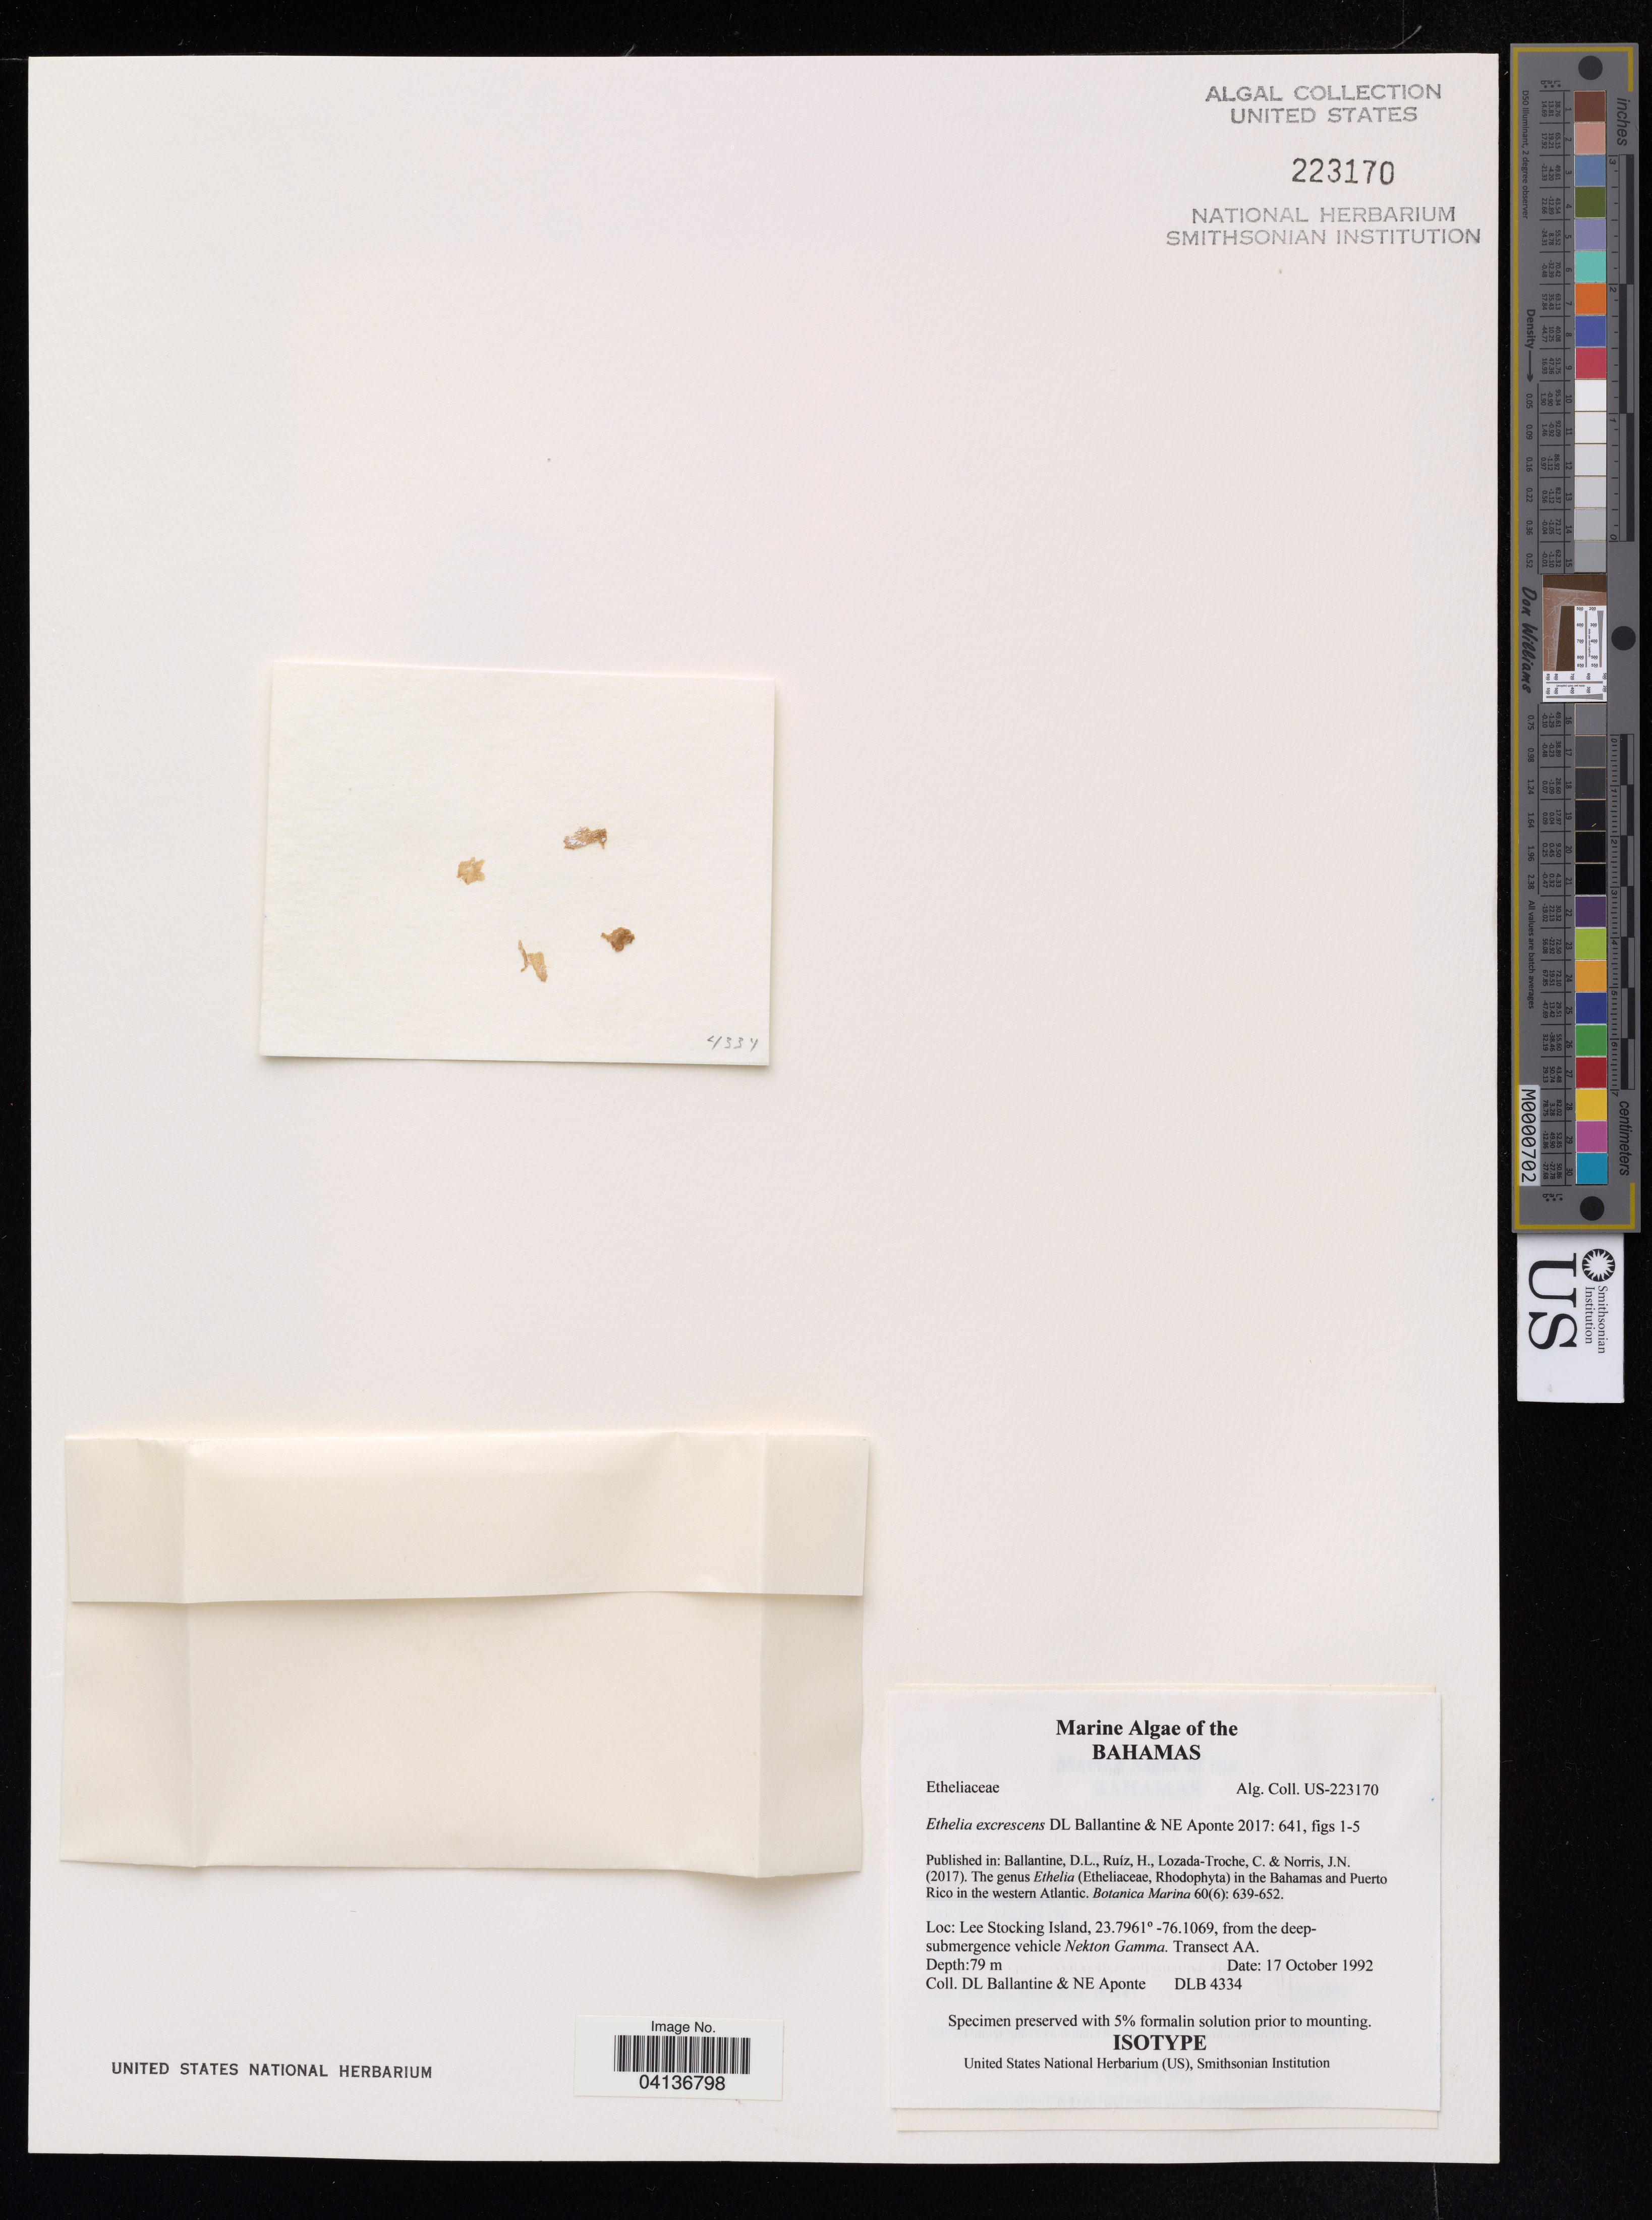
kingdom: Plantae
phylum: Rhodophyta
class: Florideophyceae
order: Gigartinales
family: Etheliaceae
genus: Ethelia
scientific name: Ethelia excrescens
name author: D.L.Ballantine & N.E.Aponte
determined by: Ballantine, D. L.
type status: Isotype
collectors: D.L. Ballantine & N. E. Aponte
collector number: DLB 4334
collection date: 1992-10-17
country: Bahamas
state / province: Exuma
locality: Lee Stocking Island, Exumas; Nekton Gamma.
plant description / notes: Specimen preserved with 5% formalin solution prior to mounting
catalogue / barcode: US 223170